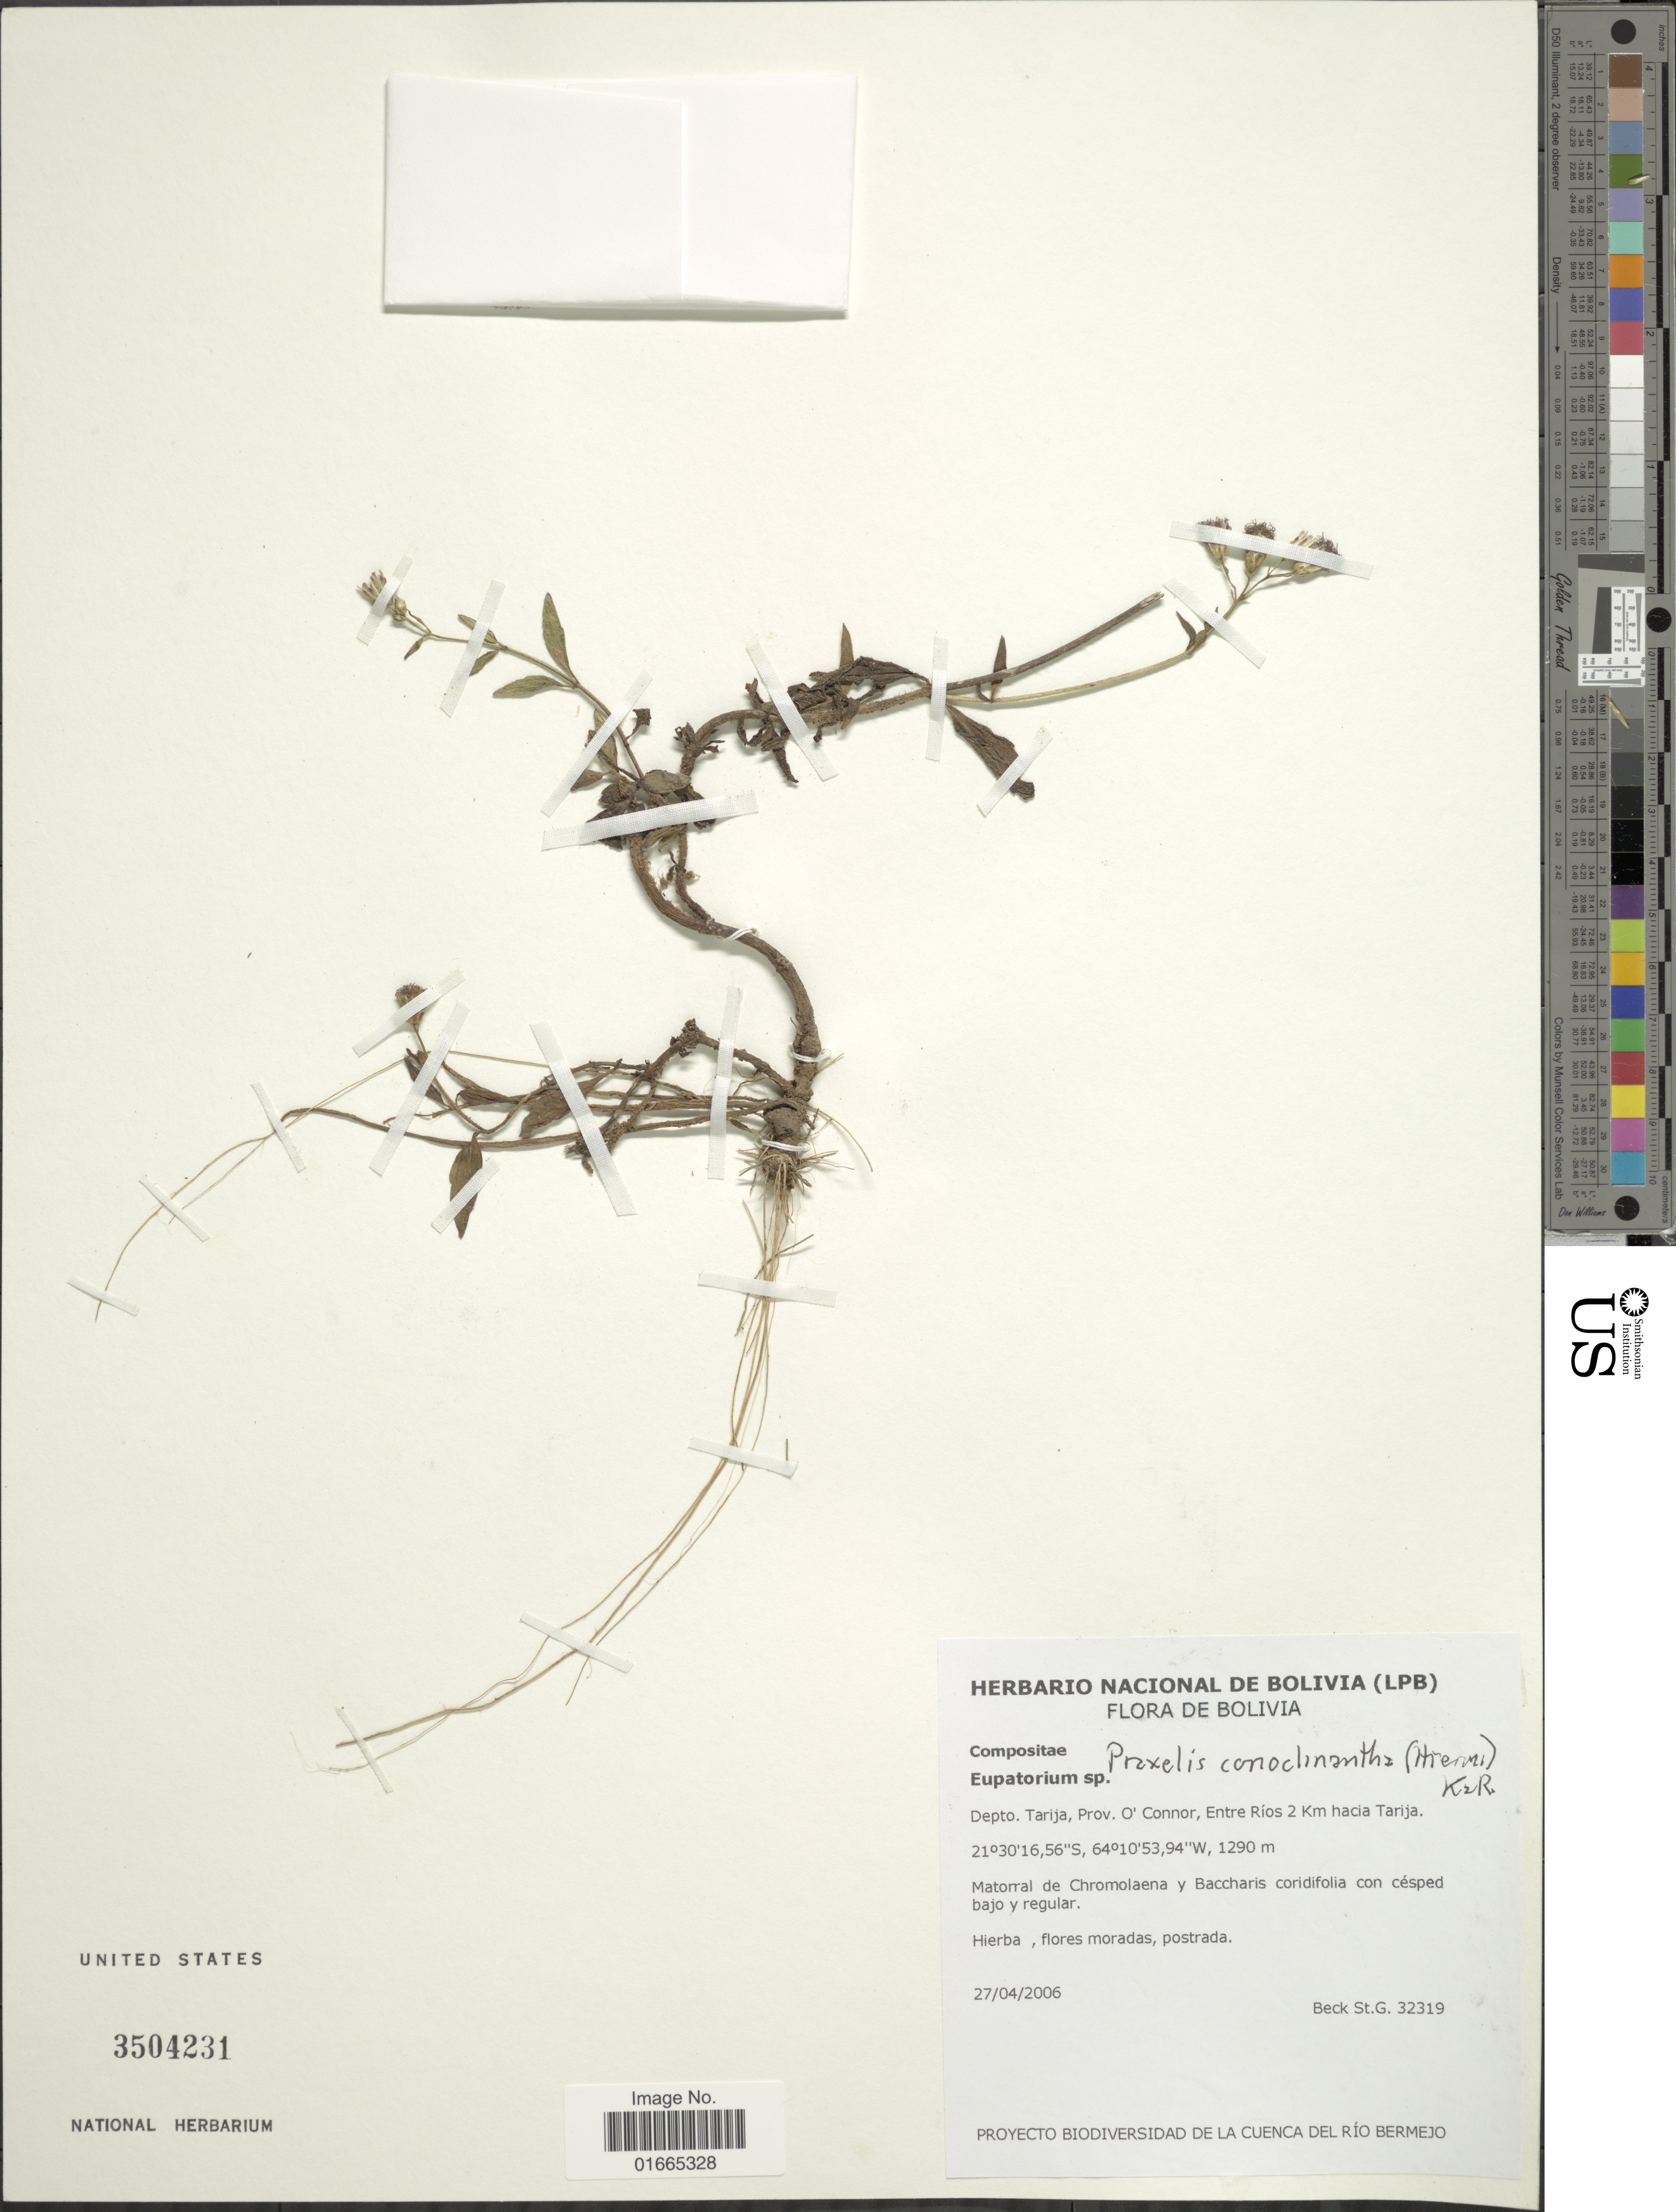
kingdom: Plantae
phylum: Tracheophyta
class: Magnoliopsida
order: Asterales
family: Asteraceae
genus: Praxelis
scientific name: Praxelis conoclinanthia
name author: (Hieron.) R.M. King & H. Rob.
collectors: S. G. Beck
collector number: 32319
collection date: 2006-04-27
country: Bolivia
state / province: Tarija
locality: Depto. Tarija, Prov. O'Connor, Entre Rios 2 Km hacia Tarija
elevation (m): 1290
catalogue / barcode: US 3504231